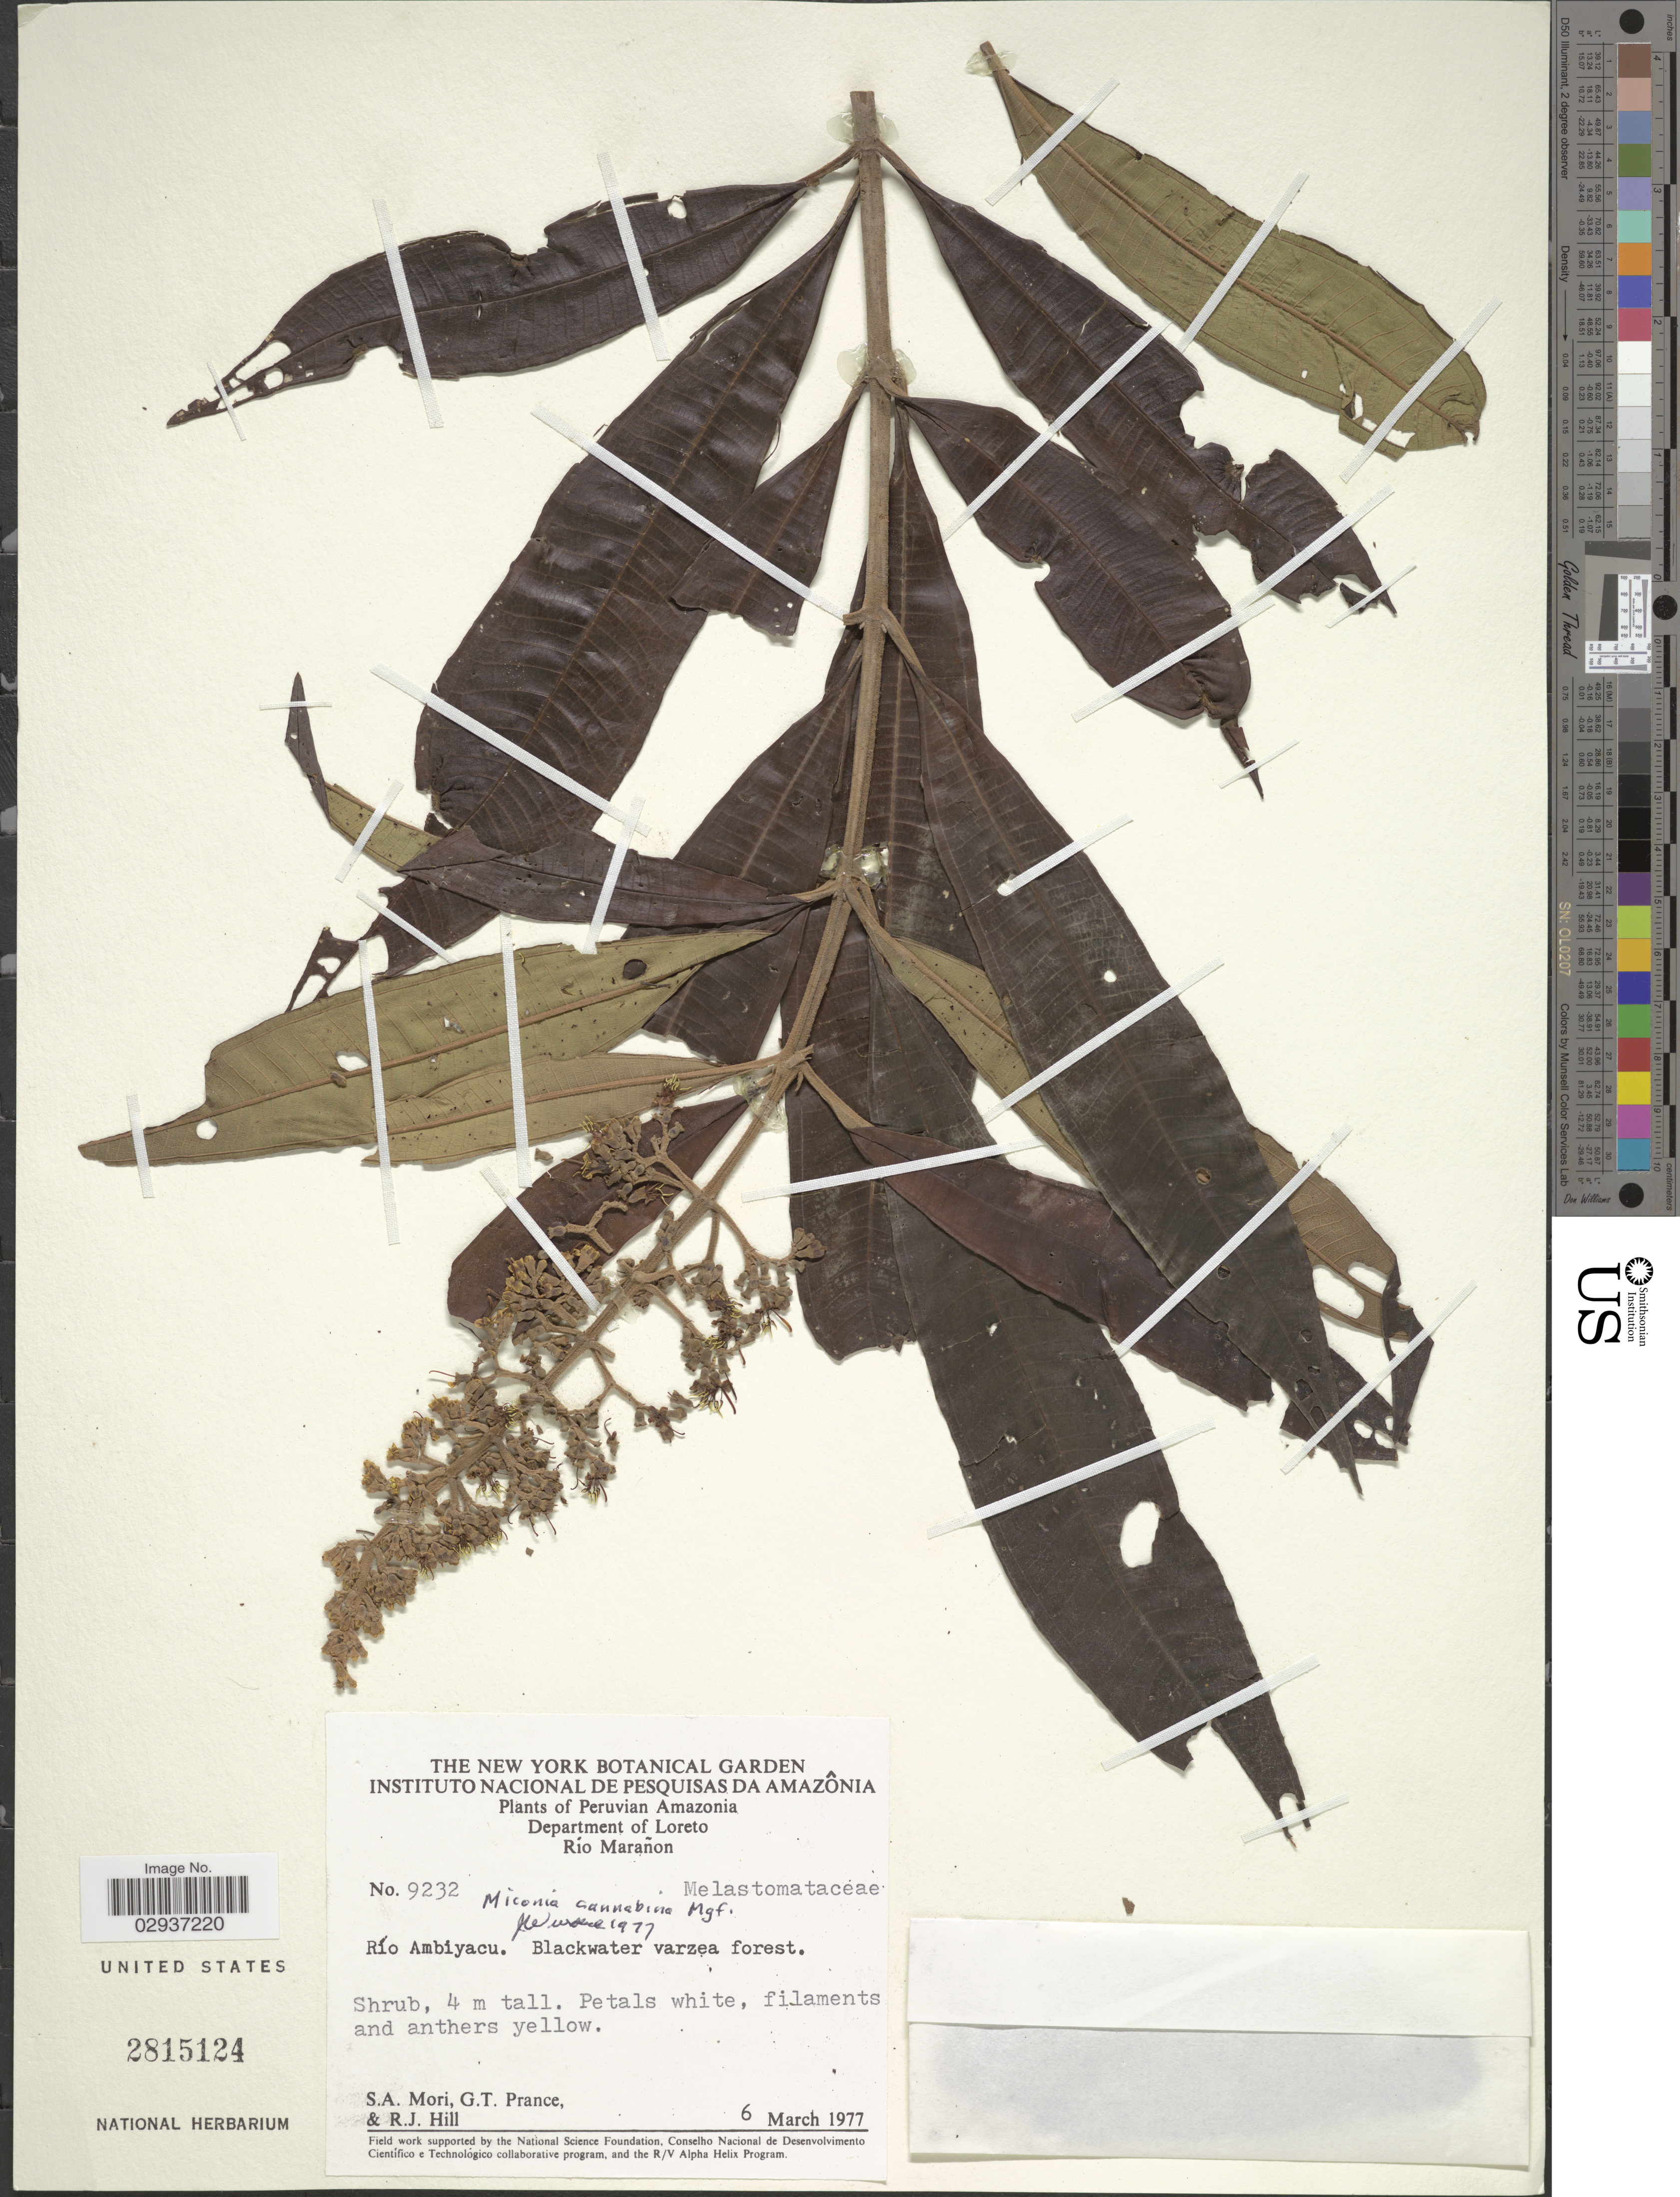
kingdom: Plantae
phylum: Tracheophyta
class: Magnoliopsida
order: Myrtales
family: Melastomataceae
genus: Miconia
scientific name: Miconia cannabina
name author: Markgr.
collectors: S. Mori, G. T. Prance & R. J. Hill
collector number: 9232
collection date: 1977-03-06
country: Peru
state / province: Loreto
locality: Peruvian Amazonia. Department of Loreto. Río Marañon. Río Ambiyacu. Blackwater varzea forest.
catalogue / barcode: US 2815124